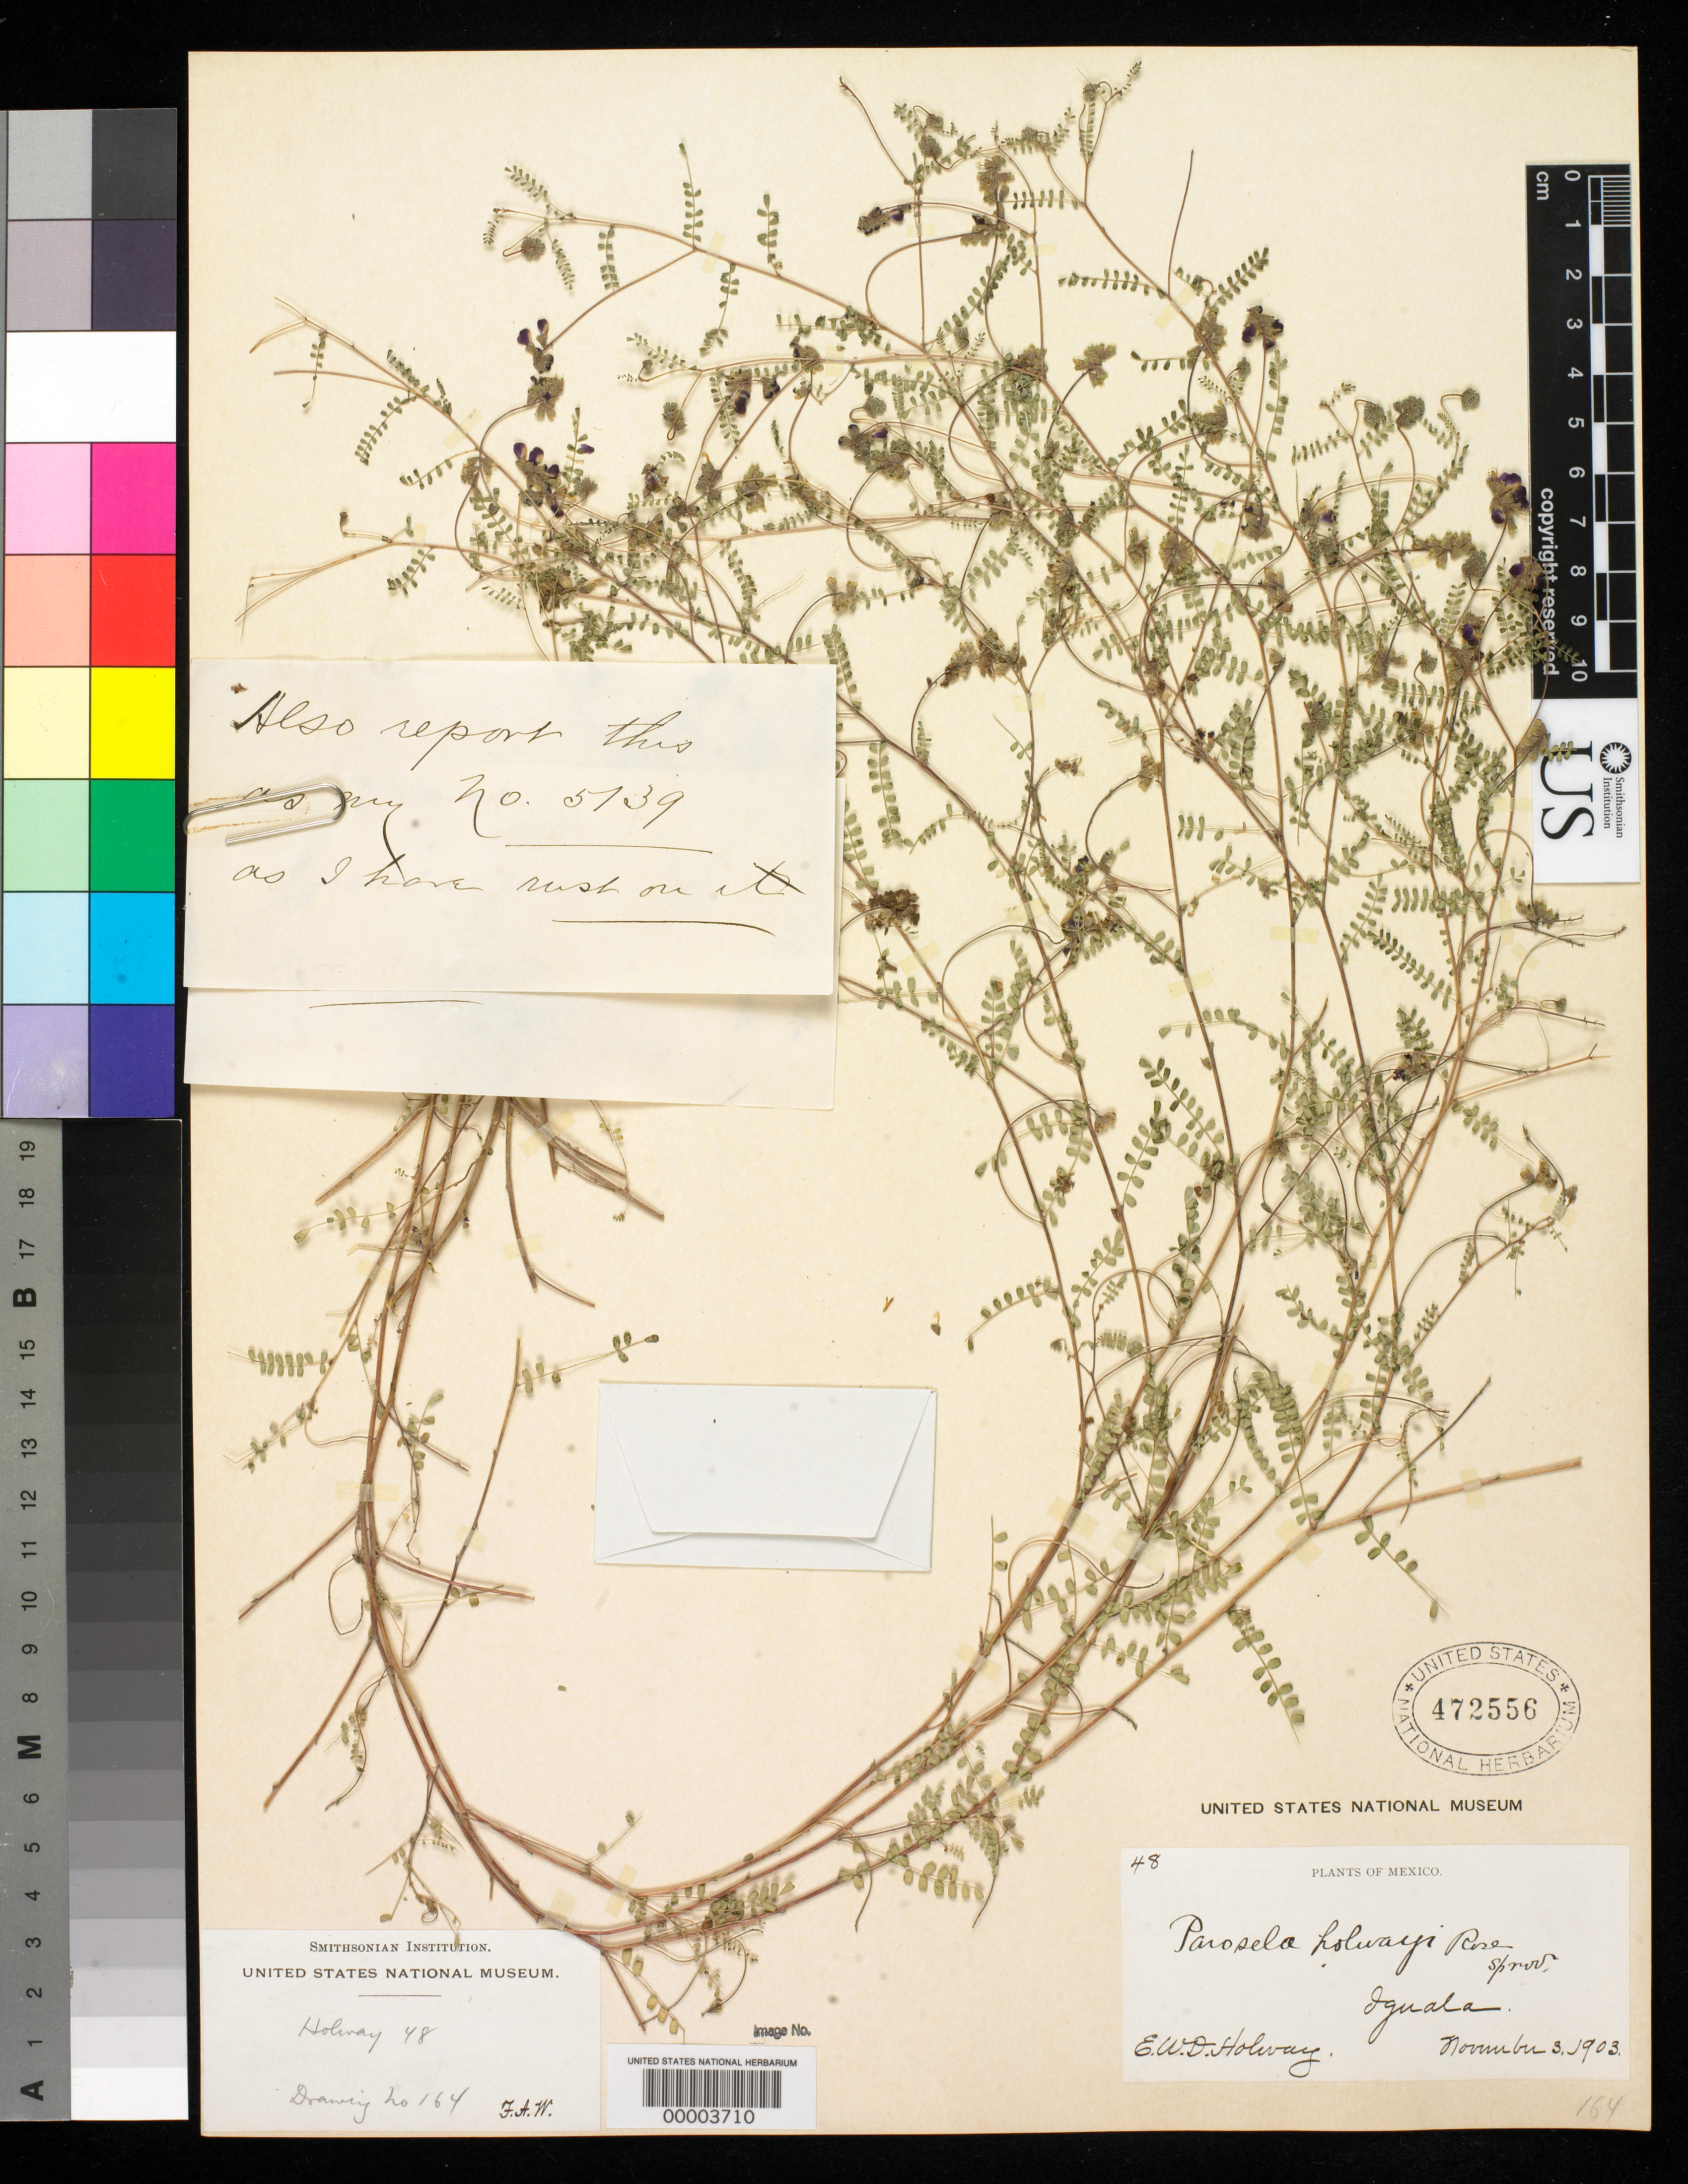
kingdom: Plantae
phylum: Tracheophyta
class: Magnoliopsida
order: Fabales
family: Fabaceae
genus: Parosela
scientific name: Parosela holwayi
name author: Rose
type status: Holotype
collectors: E. W. D. Holway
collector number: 48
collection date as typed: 03 Nov 1903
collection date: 1903-11-03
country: Mexico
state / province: Guerrero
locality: Near Iguala.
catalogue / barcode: US 472556